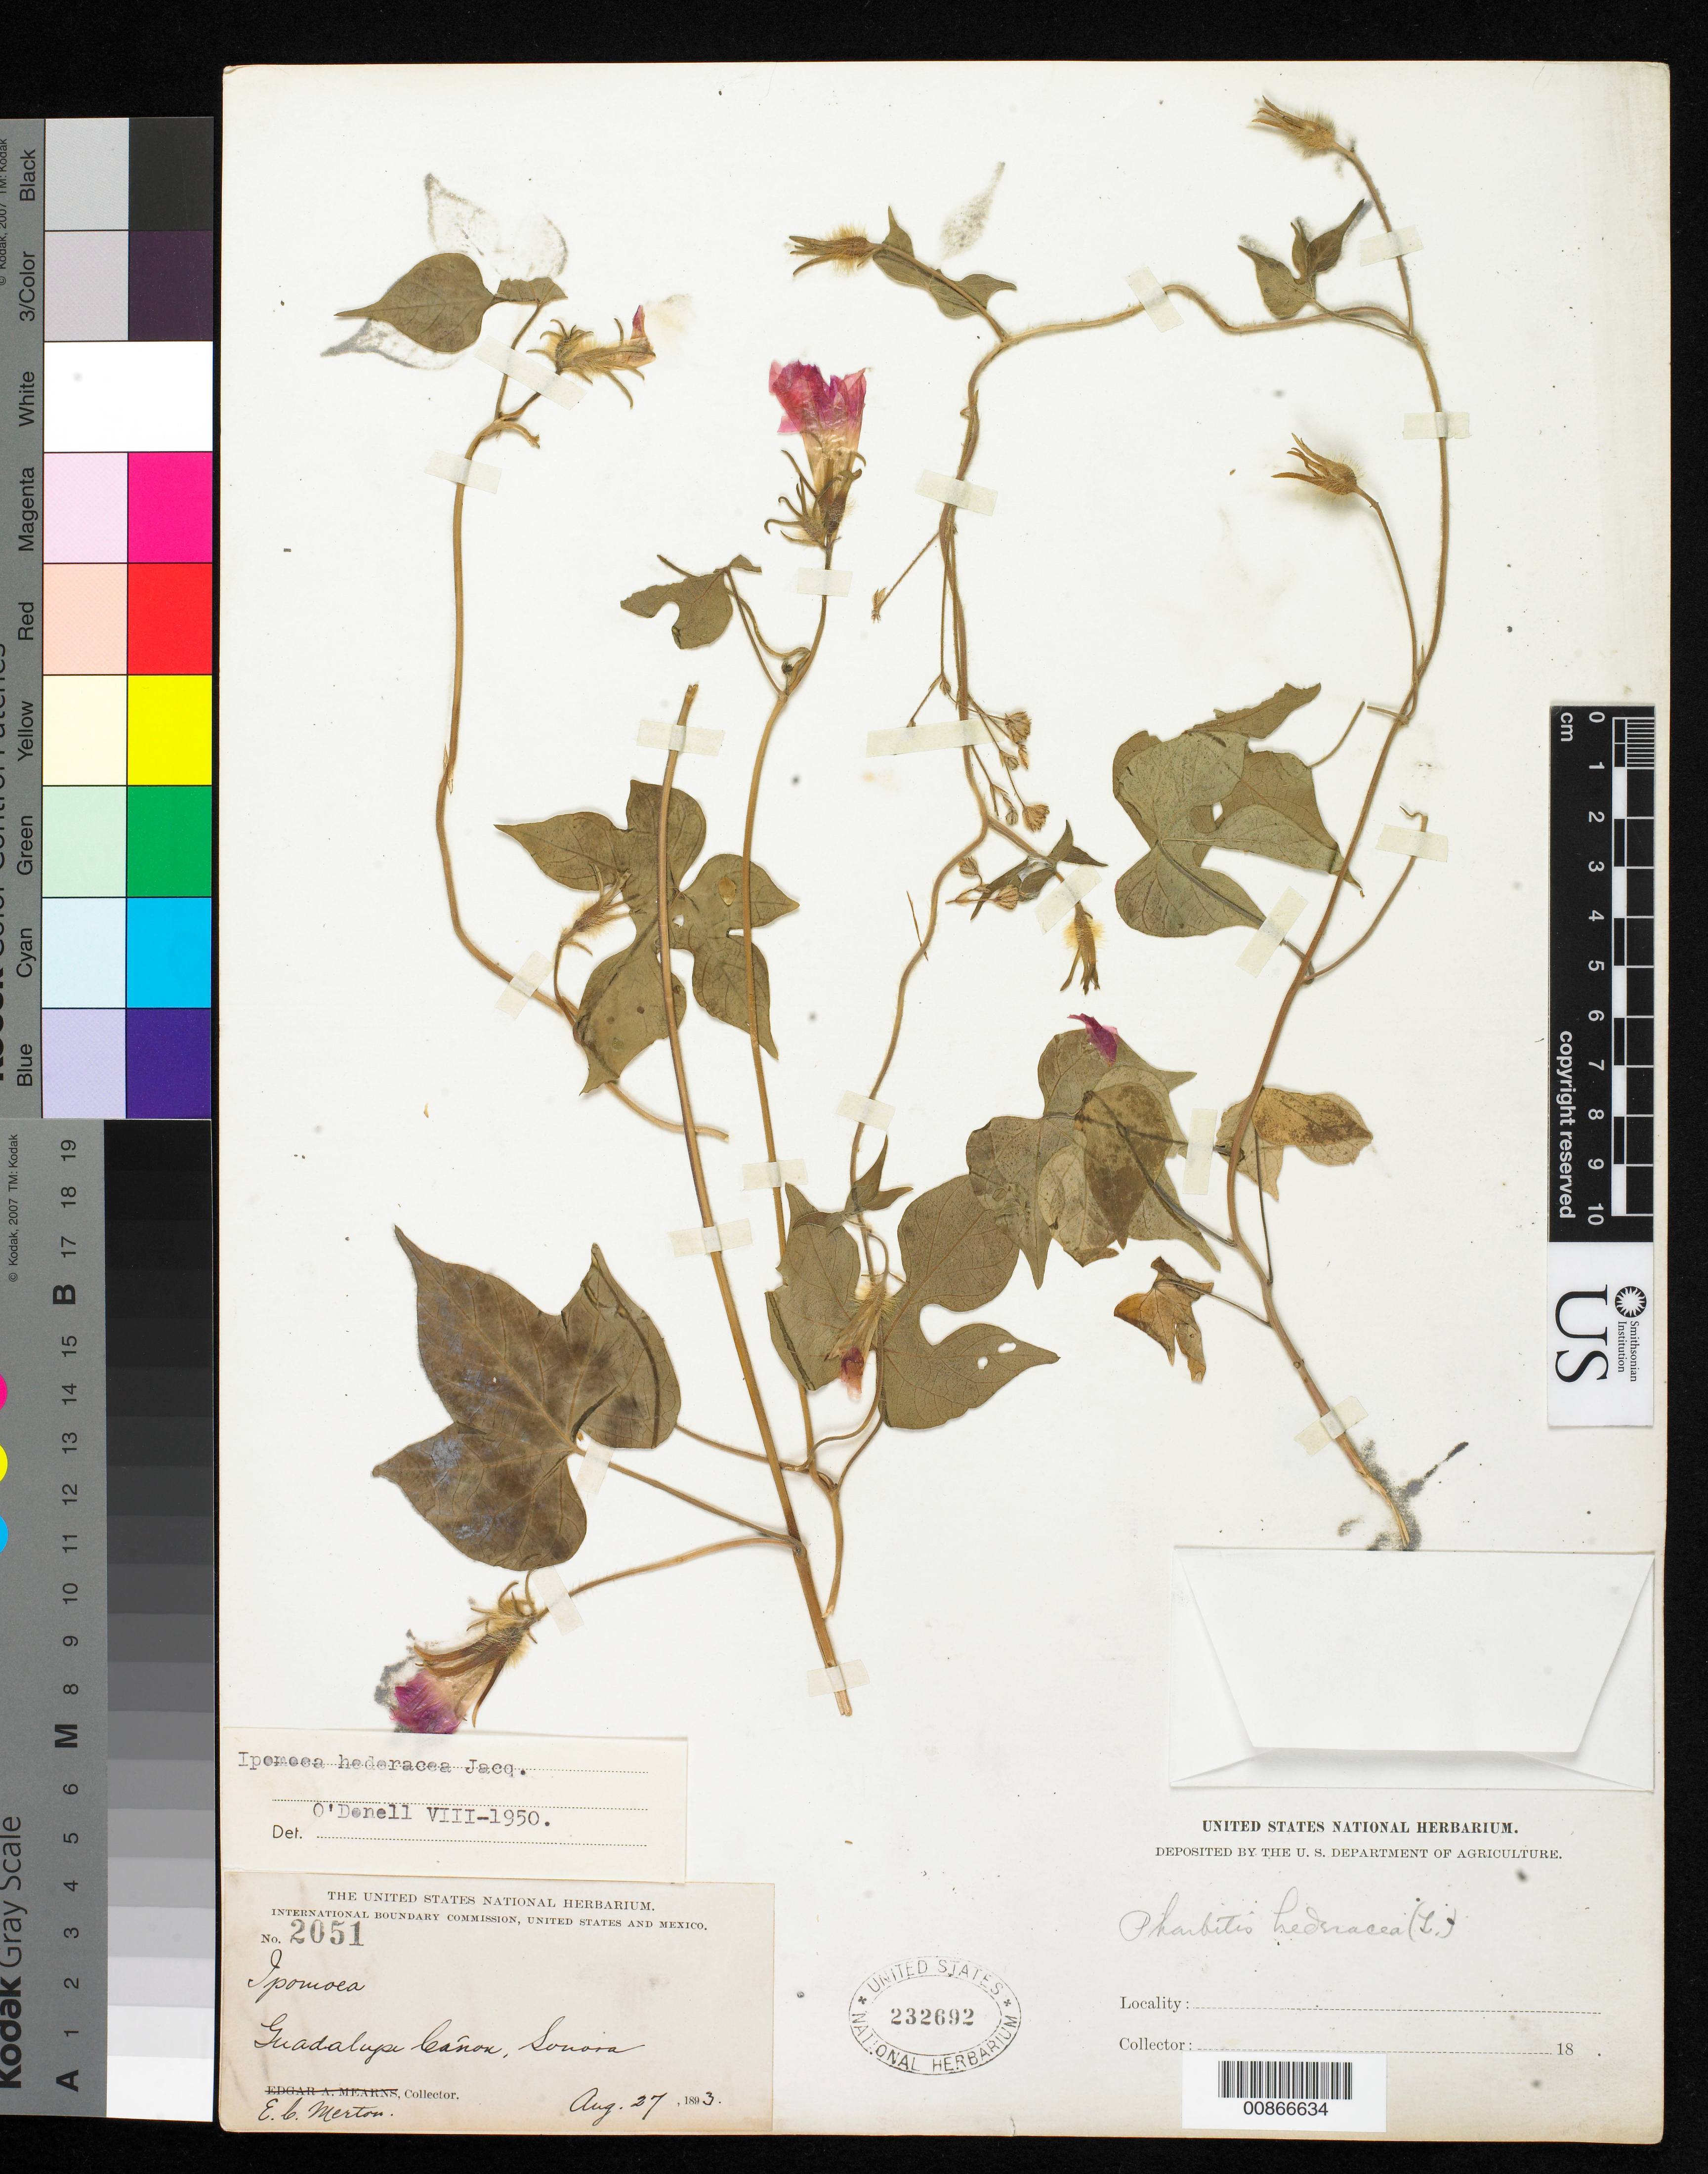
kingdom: Plantae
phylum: Tracheophyta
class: Magnoliopsida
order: Solanales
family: Convolvulaceae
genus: Ipomoea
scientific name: Ipomoea hederacea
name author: Jacq.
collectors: E. Merton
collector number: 2051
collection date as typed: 27 Aug 1893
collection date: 1893-08-27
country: Mexico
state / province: Sonora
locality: Guadalupe Cañon, Sonora.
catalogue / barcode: US 232692